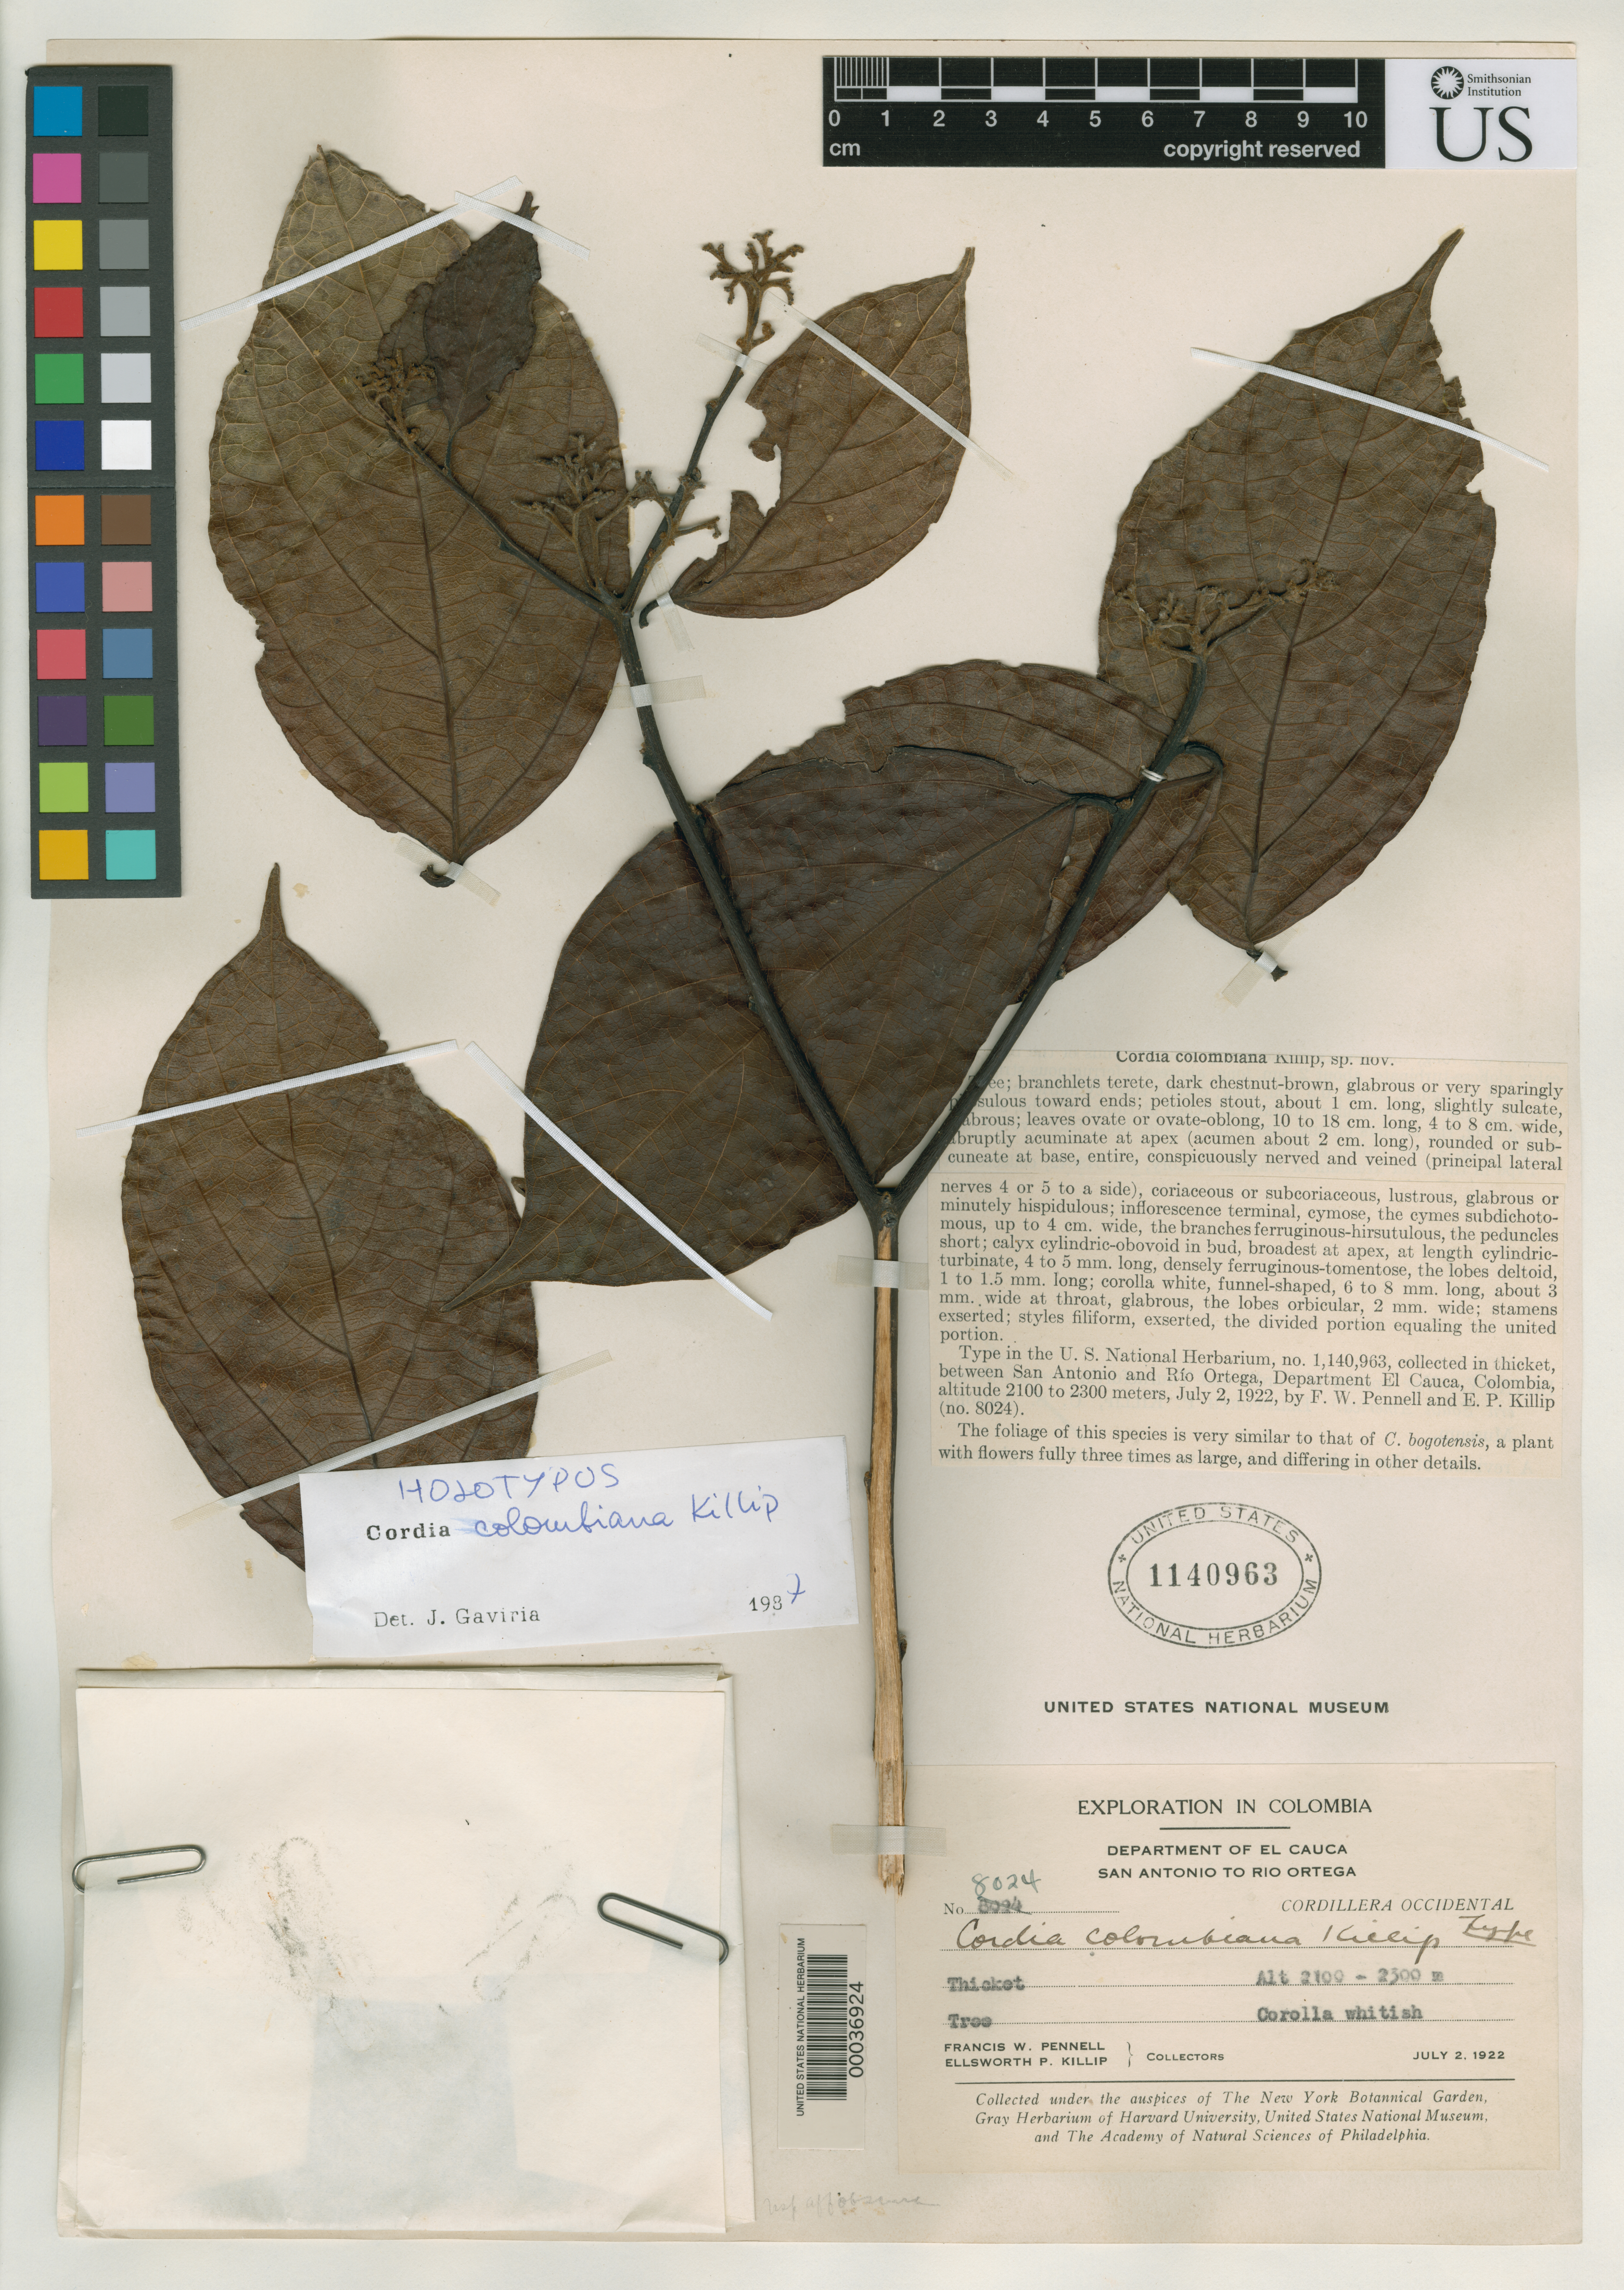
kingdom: Plantae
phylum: Tracheophyta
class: Magnoliopsida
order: Boraginales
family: Cordiaceae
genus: Cordia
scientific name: Cordia colombiana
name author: Killip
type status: Holotype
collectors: F. W. Pennell & E. P. Killip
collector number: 8024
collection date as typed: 02 Jul 1922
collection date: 1922-07-02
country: Colombia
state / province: Cauca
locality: Between San Antonia and Rio Ortega.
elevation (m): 2100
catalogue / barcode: US 1140963